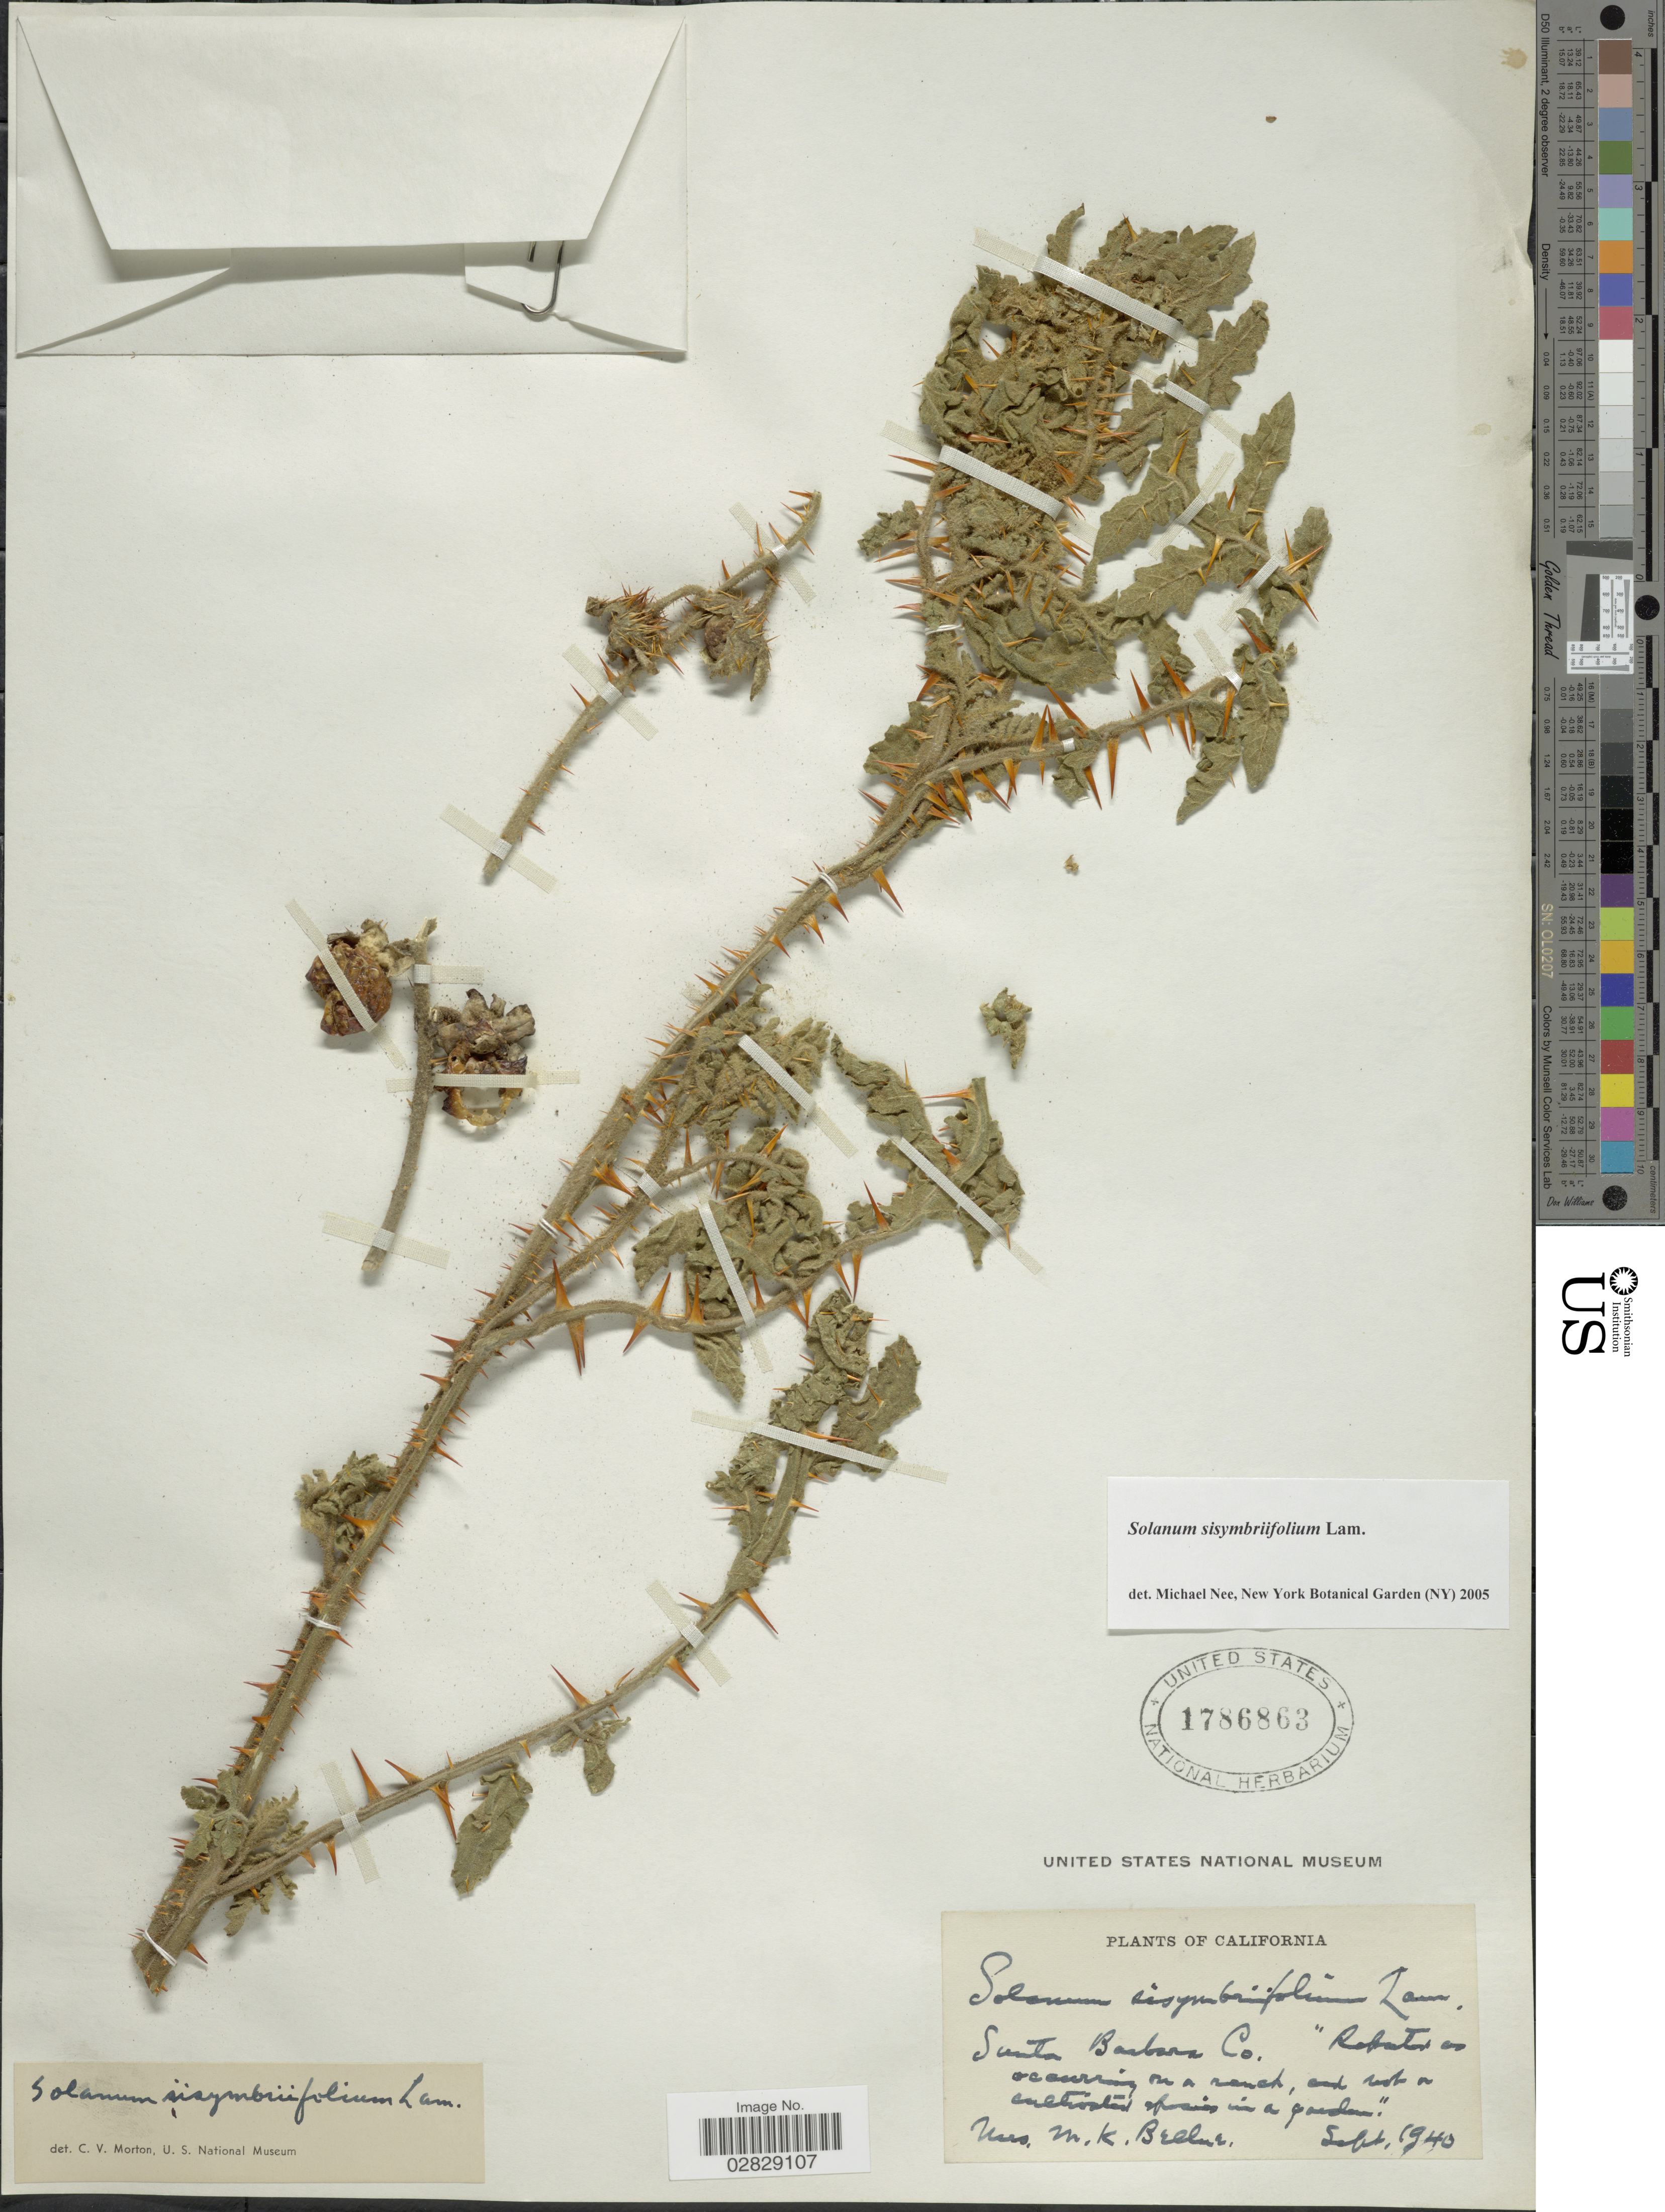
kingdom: Plantae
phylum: Tracheophyta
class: Magnoliopsida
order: Solanales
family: Solanaceae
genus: Solanum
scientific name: Solanum sisymbrifolium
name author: Lam.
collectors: M. Bellue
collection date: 1940-09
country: United States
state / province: California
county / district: Santa Barbara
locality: Santa Barbara Co.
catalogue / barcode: US 1786863